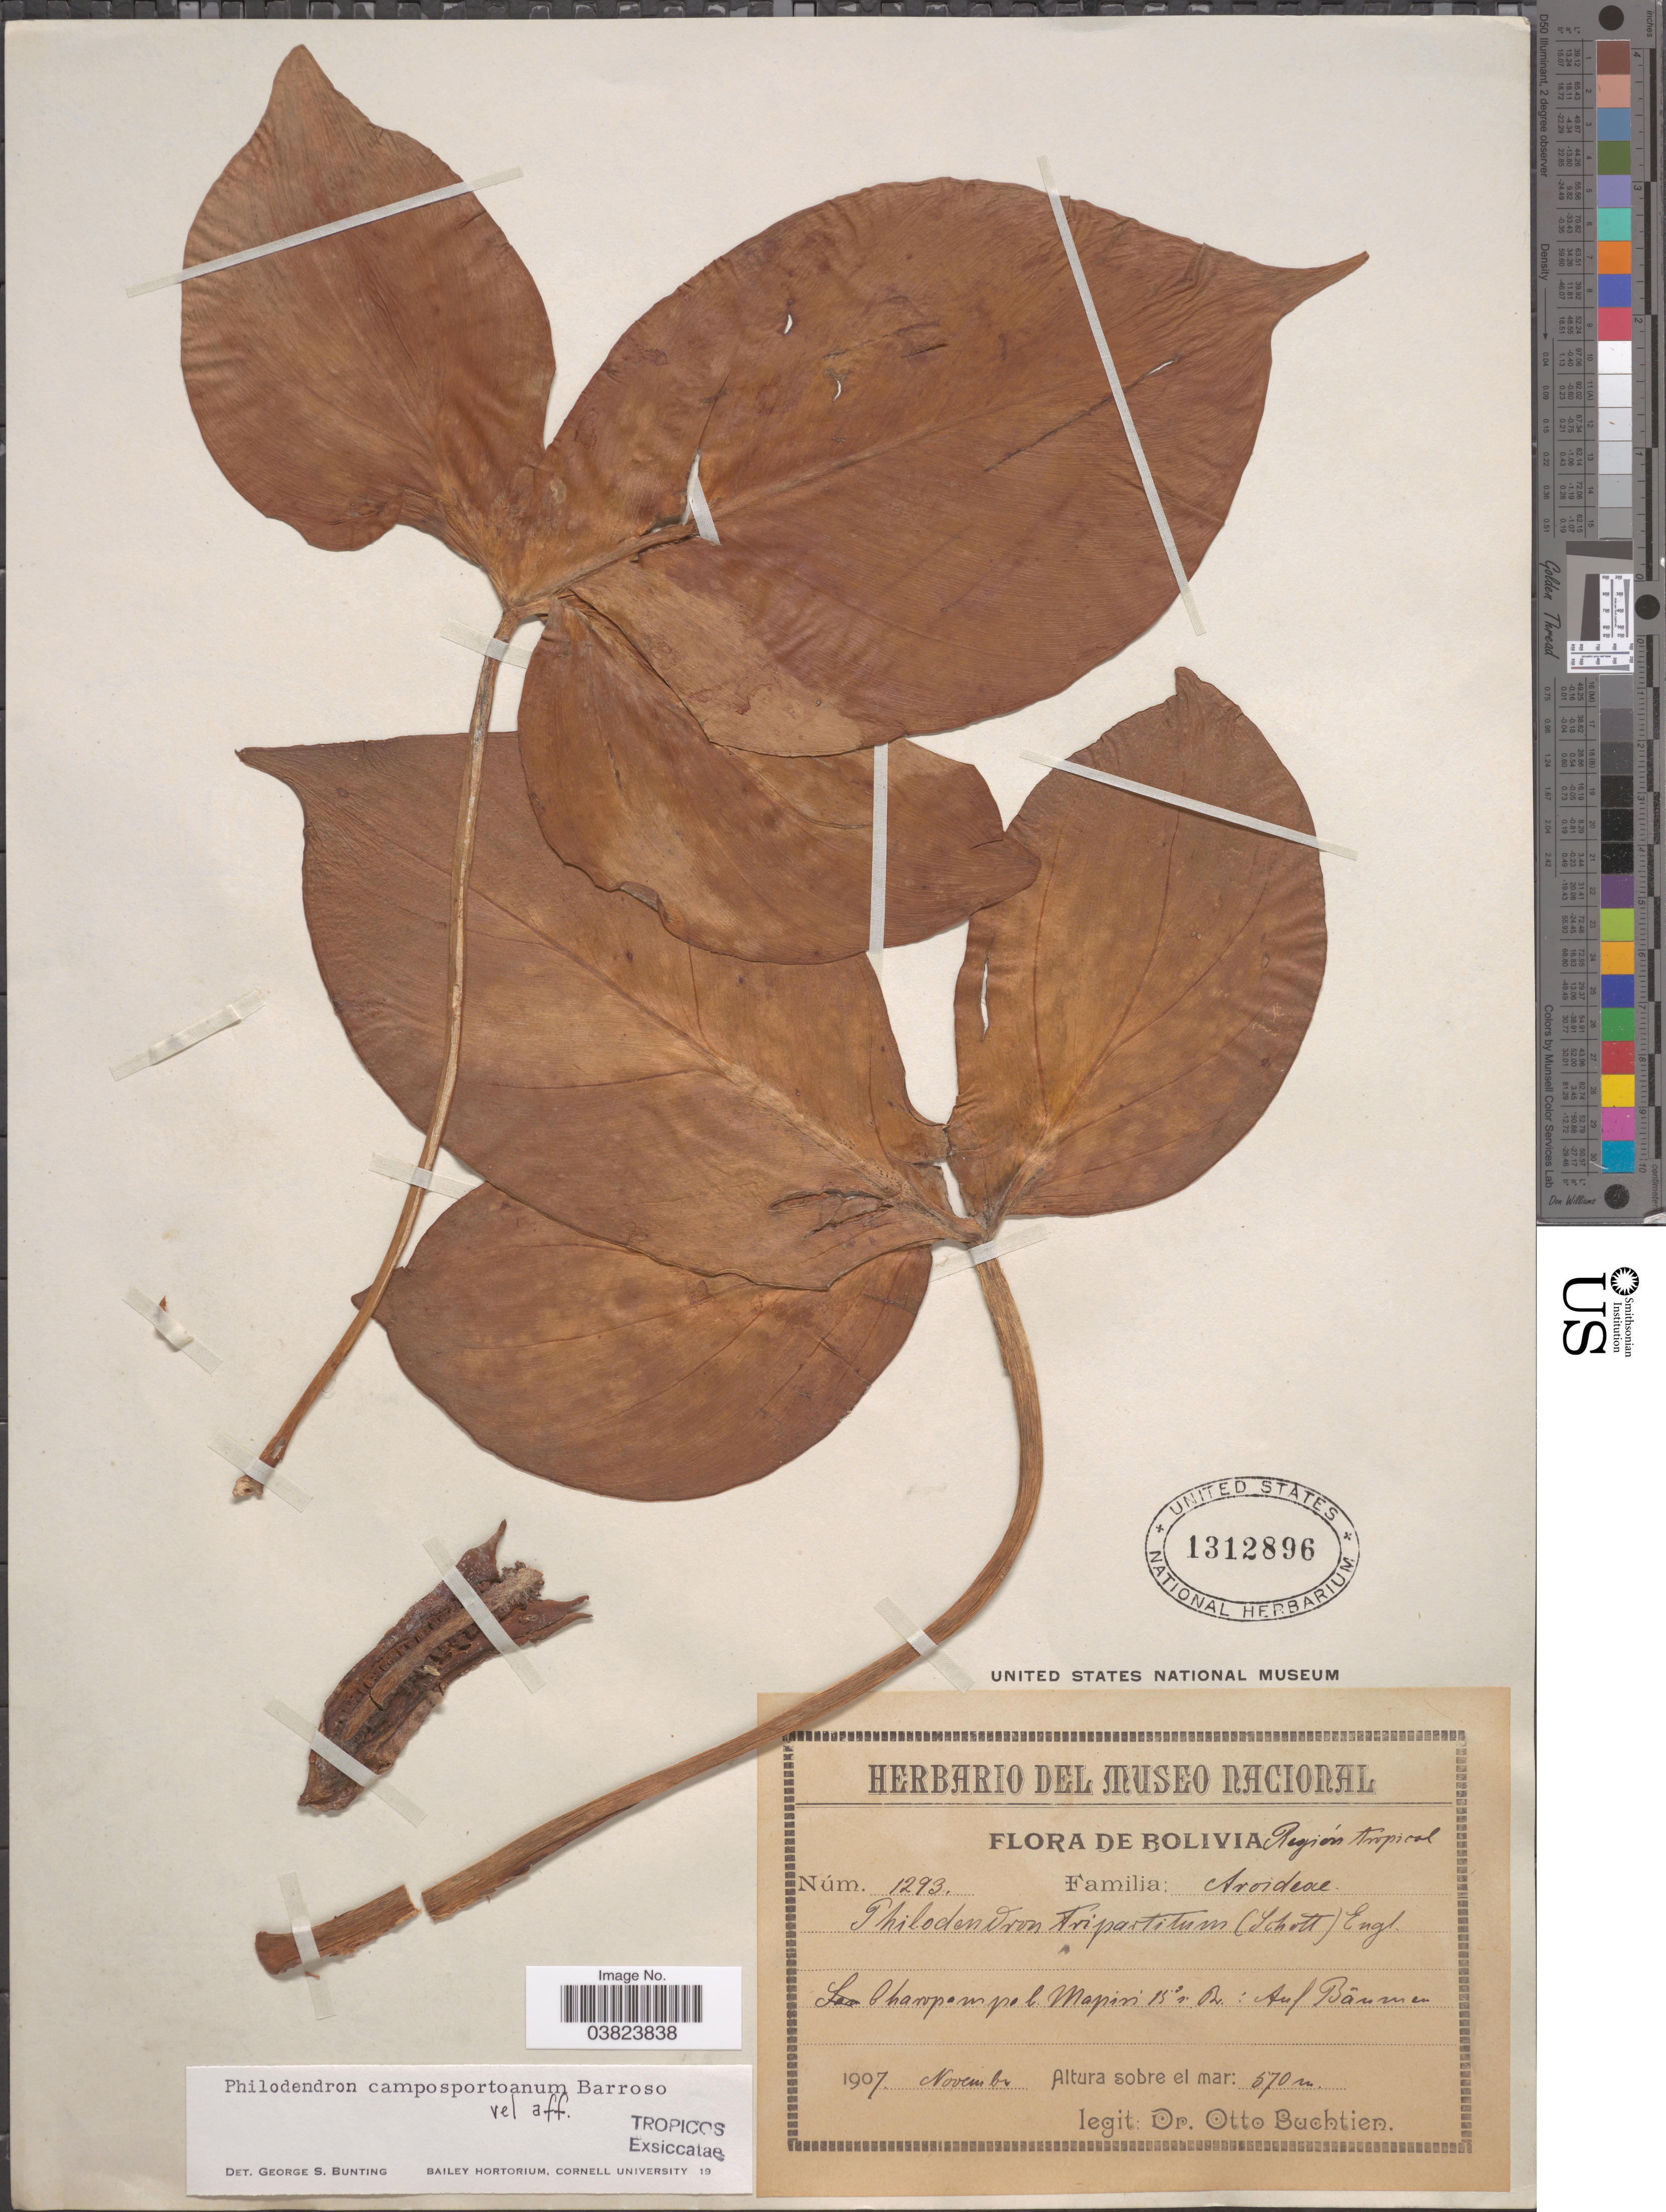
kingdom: Plantae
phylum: Tracheophyta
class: Liliopsida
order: Alismatales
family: Araceae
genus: Philodendron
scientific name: Philodendron camposportoanum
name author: G.M. Barroso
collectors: O. Buchtien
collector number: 1293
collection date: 1907-11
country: Bolivia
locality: Región tropical. Charopampa l. Mapiri.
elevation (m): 570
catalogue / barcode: US 1312896